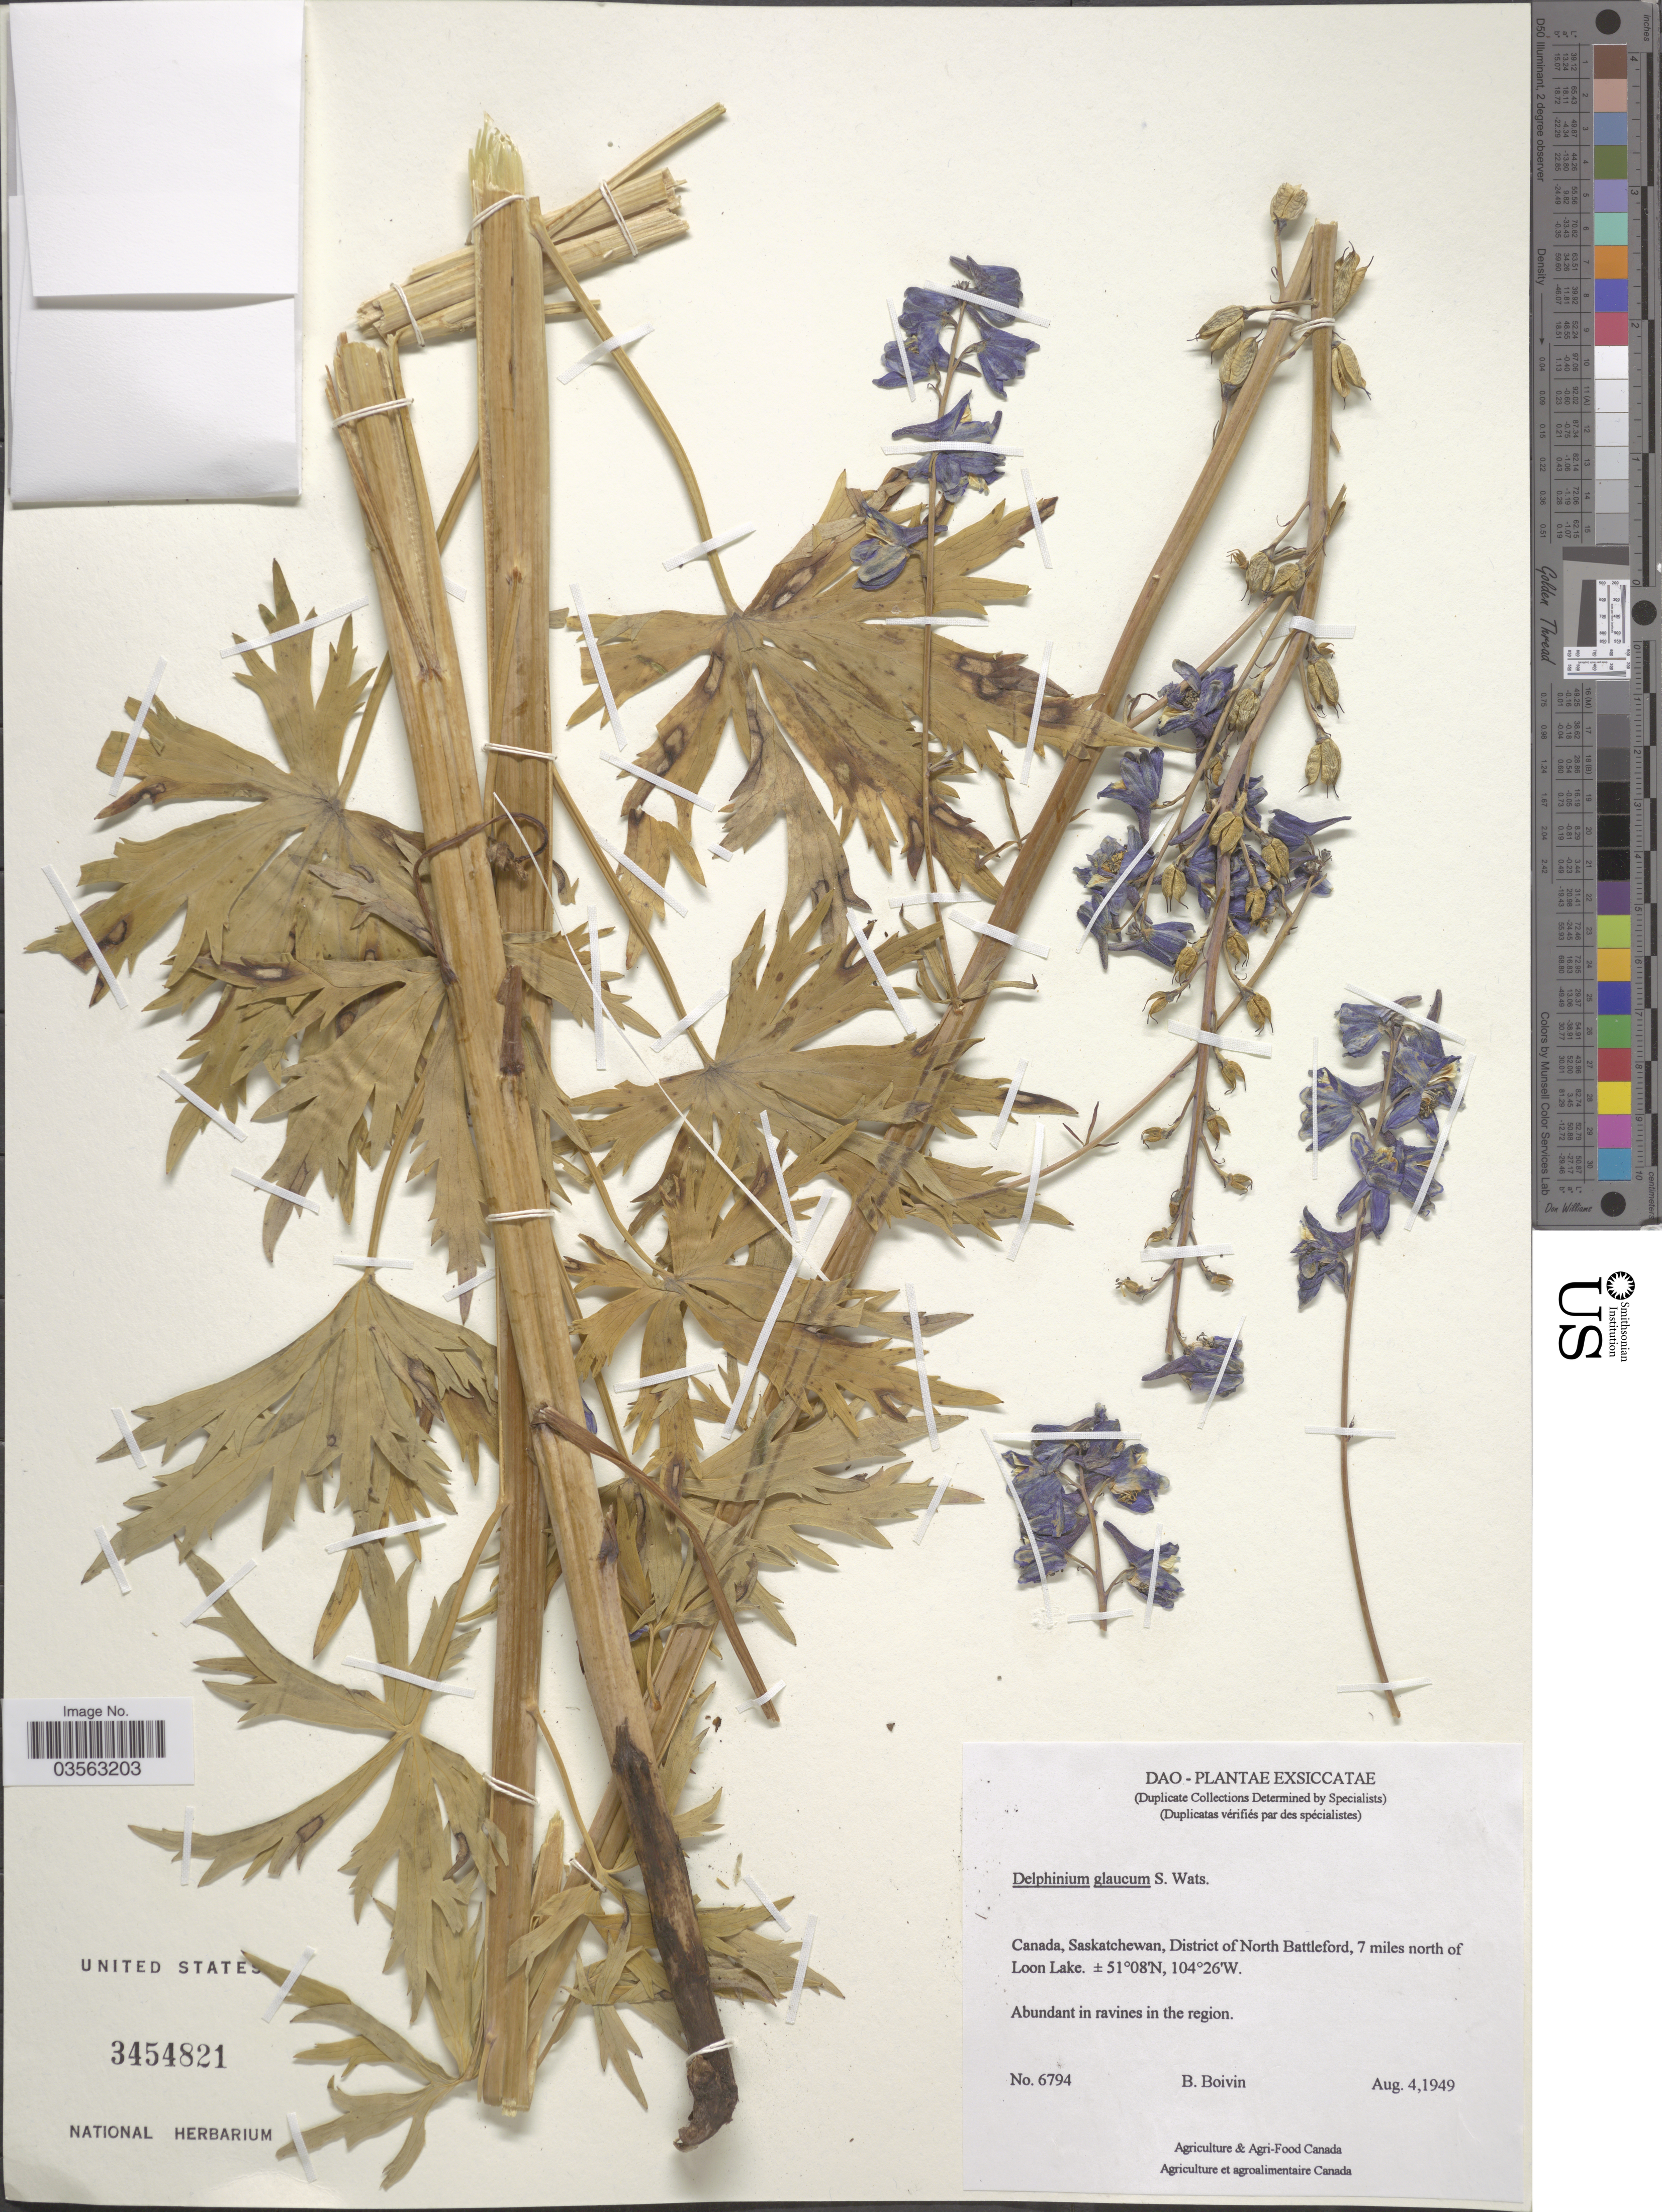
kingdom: Plantae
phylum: Tracheophyta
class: Magnoliopsida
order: Ranunculales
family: Ranunculaceae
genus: Delphinium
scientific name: Delphinium glaucum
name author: S. Watson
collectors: J. R. B. Boivin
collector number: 6794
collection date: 1949-08-04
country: Canada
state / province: Saskatchewan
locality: District of North Battleford, 7 miles north of Loon Lake.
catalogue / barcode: US 3454821